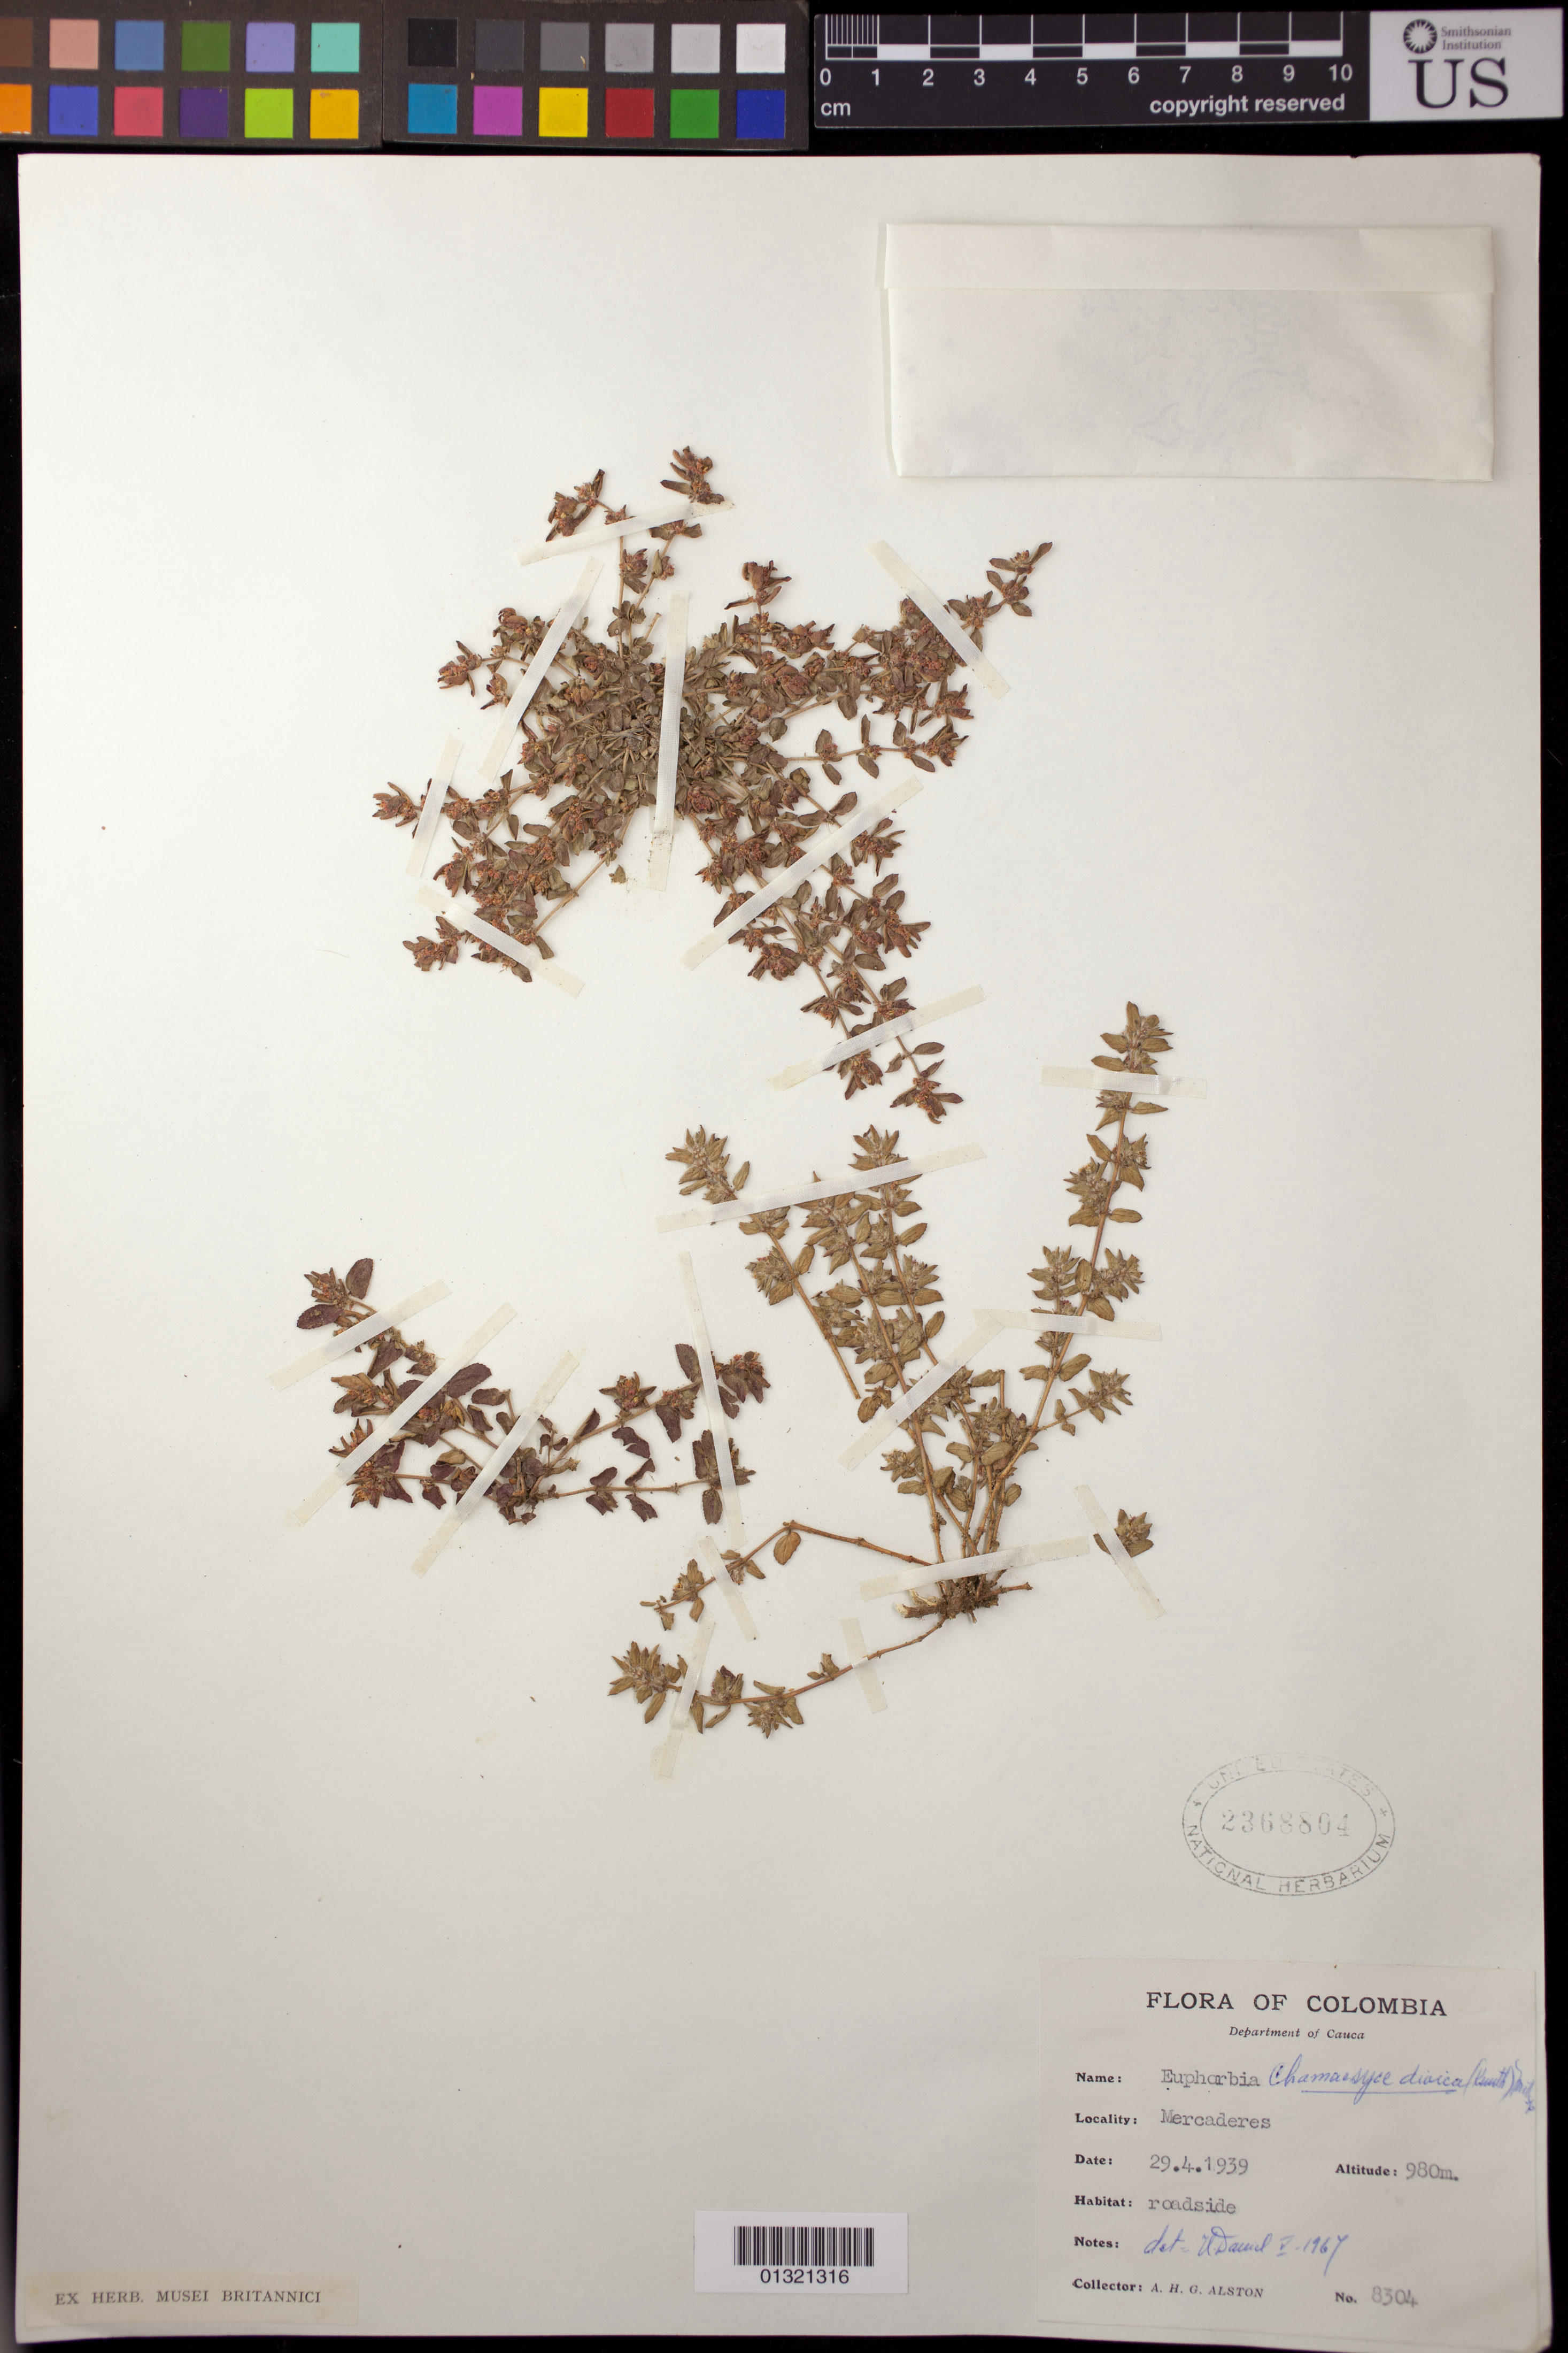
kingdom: Plantae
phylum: Tracheophyta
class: Magnoliopsida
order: Malpighiales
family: Euphorbiaceae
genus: Euphorbia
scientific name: Euphorbia dioeca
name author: Kunth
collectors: A. H. Alston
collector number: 8304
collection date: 1939-04-29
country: Colombia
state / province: Cauca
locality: Mercaderes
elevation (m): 980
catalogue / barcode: US 2368804